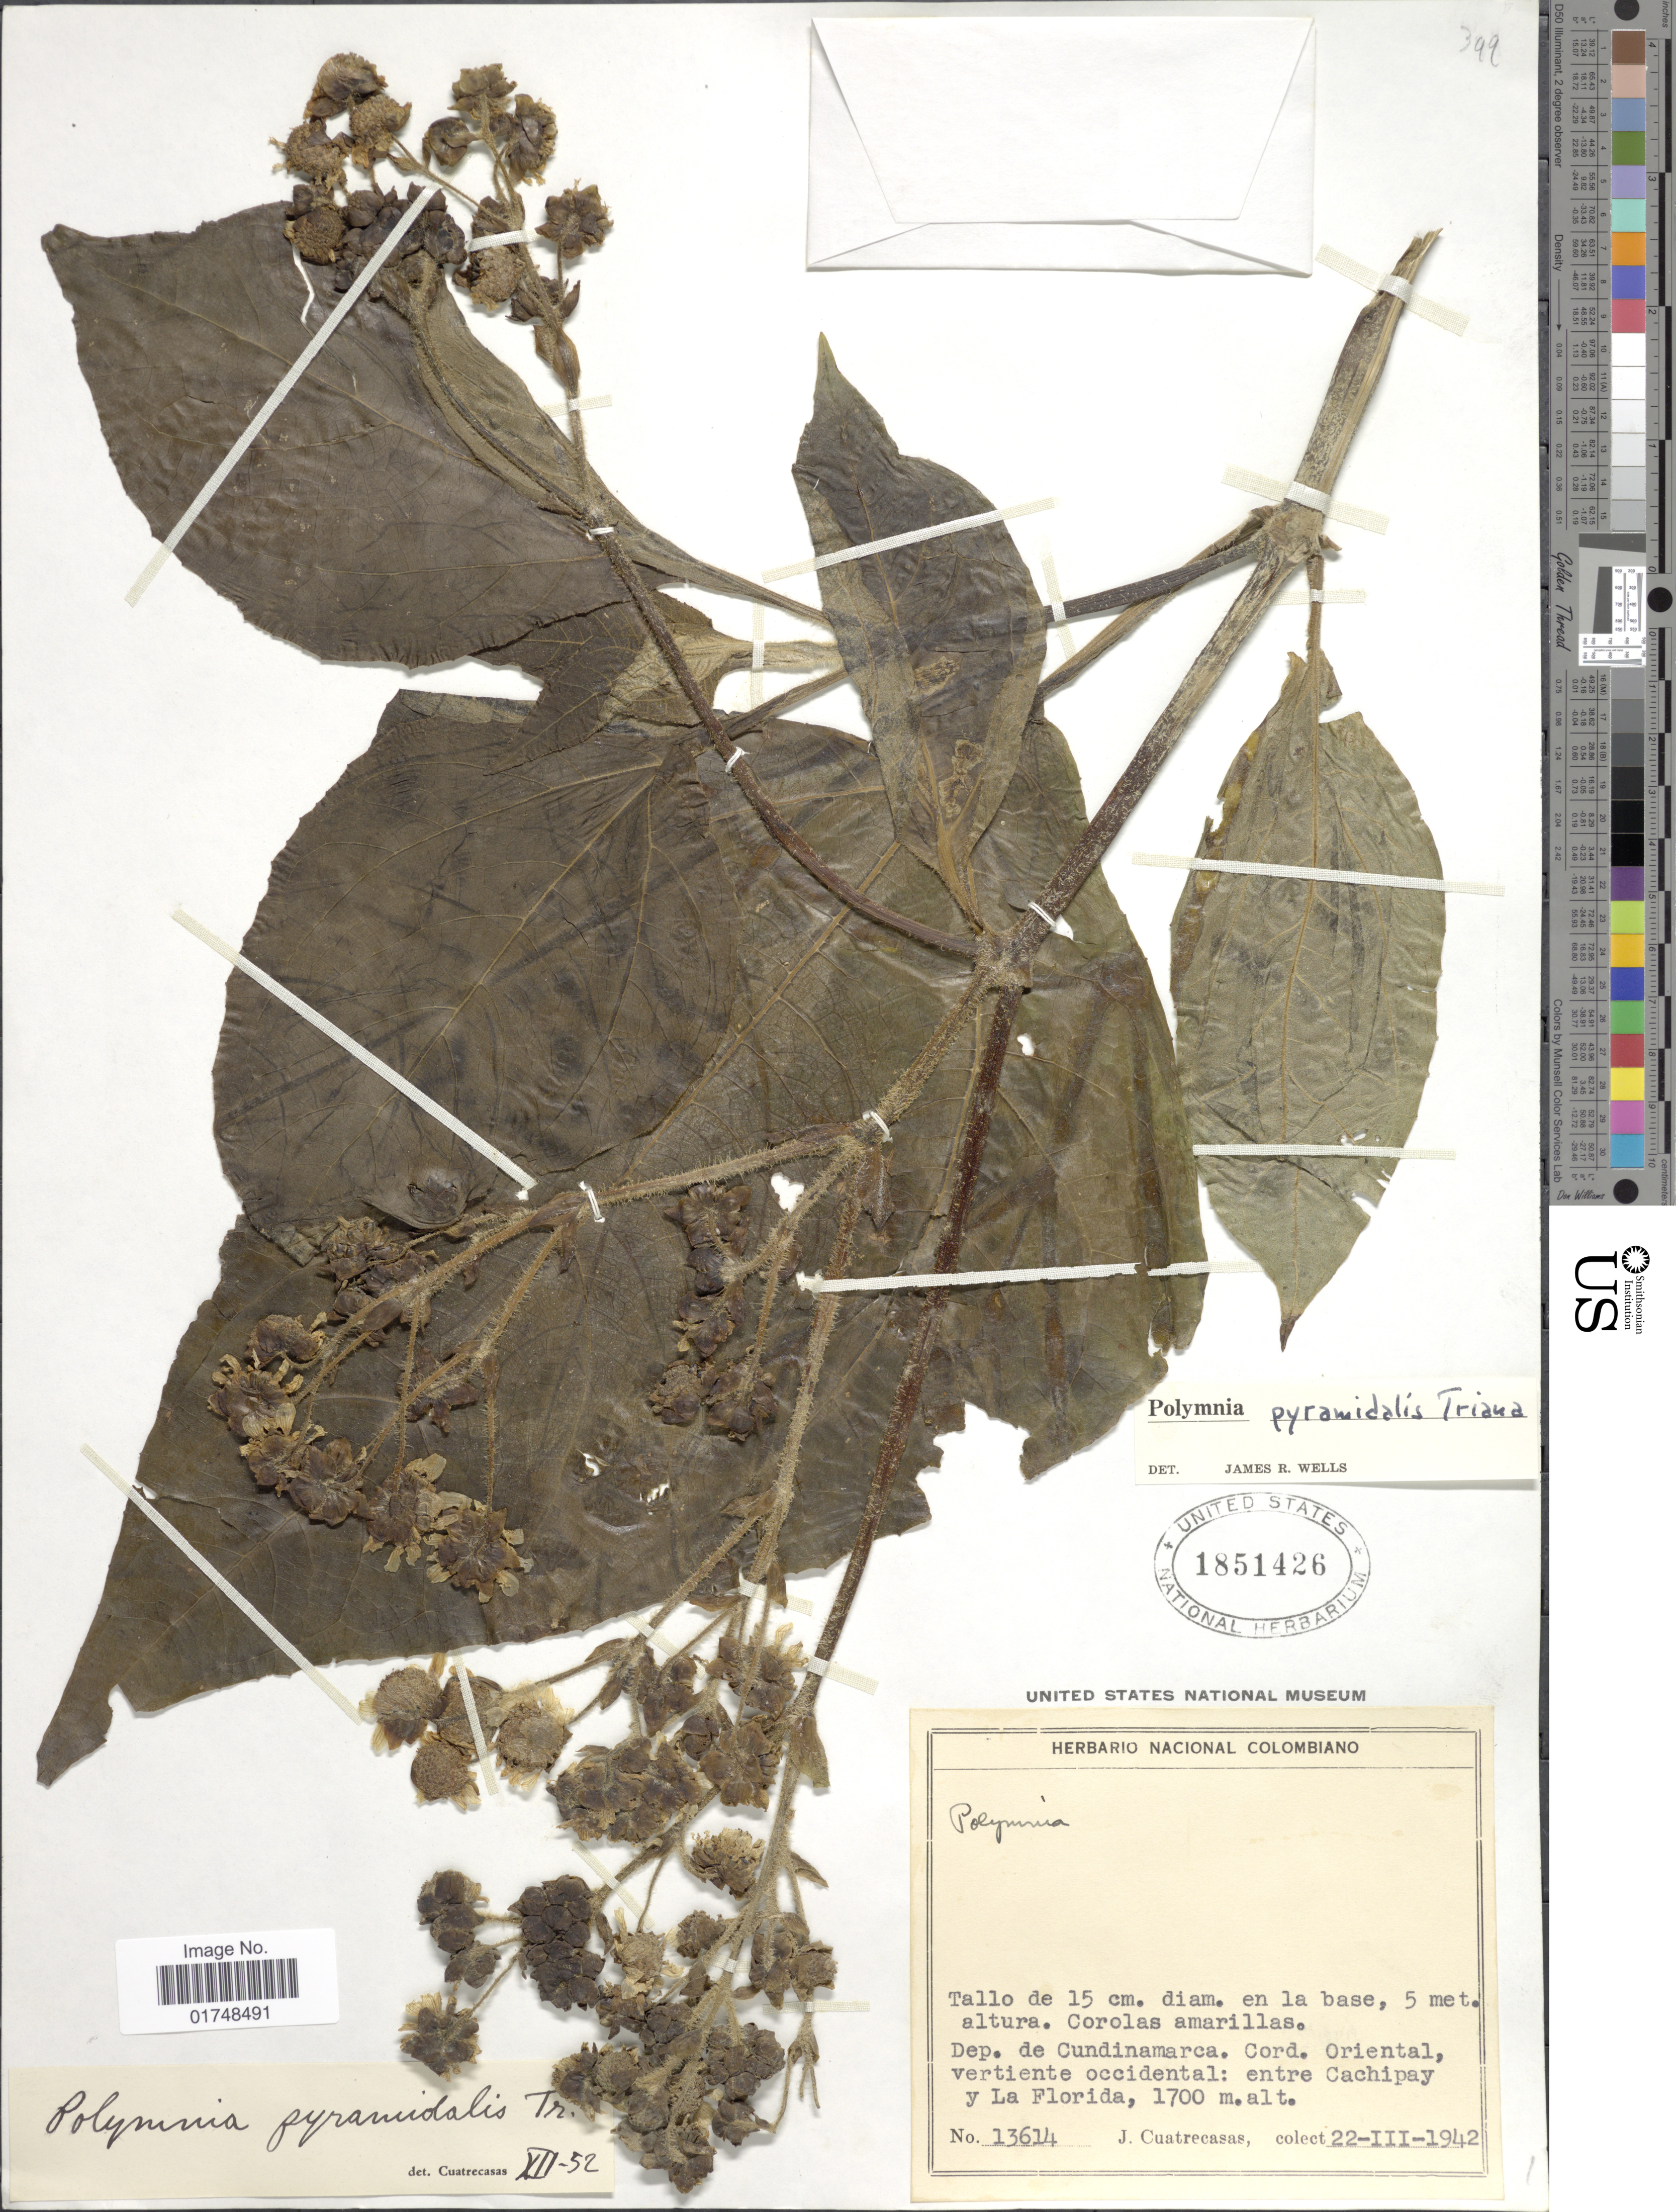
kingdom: Plantae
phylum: Tracheophyta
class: Magnoliopsida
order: Asterales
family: Asteraceae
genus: Smallanthus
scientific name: Smallanthus pyramidalis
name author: (Triana) H. Rob.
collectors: J. Cuatrecasas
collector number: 13614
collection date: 1942-03-22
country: Colombia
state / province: Cundinamarca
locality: Dep. de Cundinamarca. Cord. Oriental, vertiente occidental: entre Cachipay y La Florida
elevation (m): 1700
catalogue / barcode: US 1851426